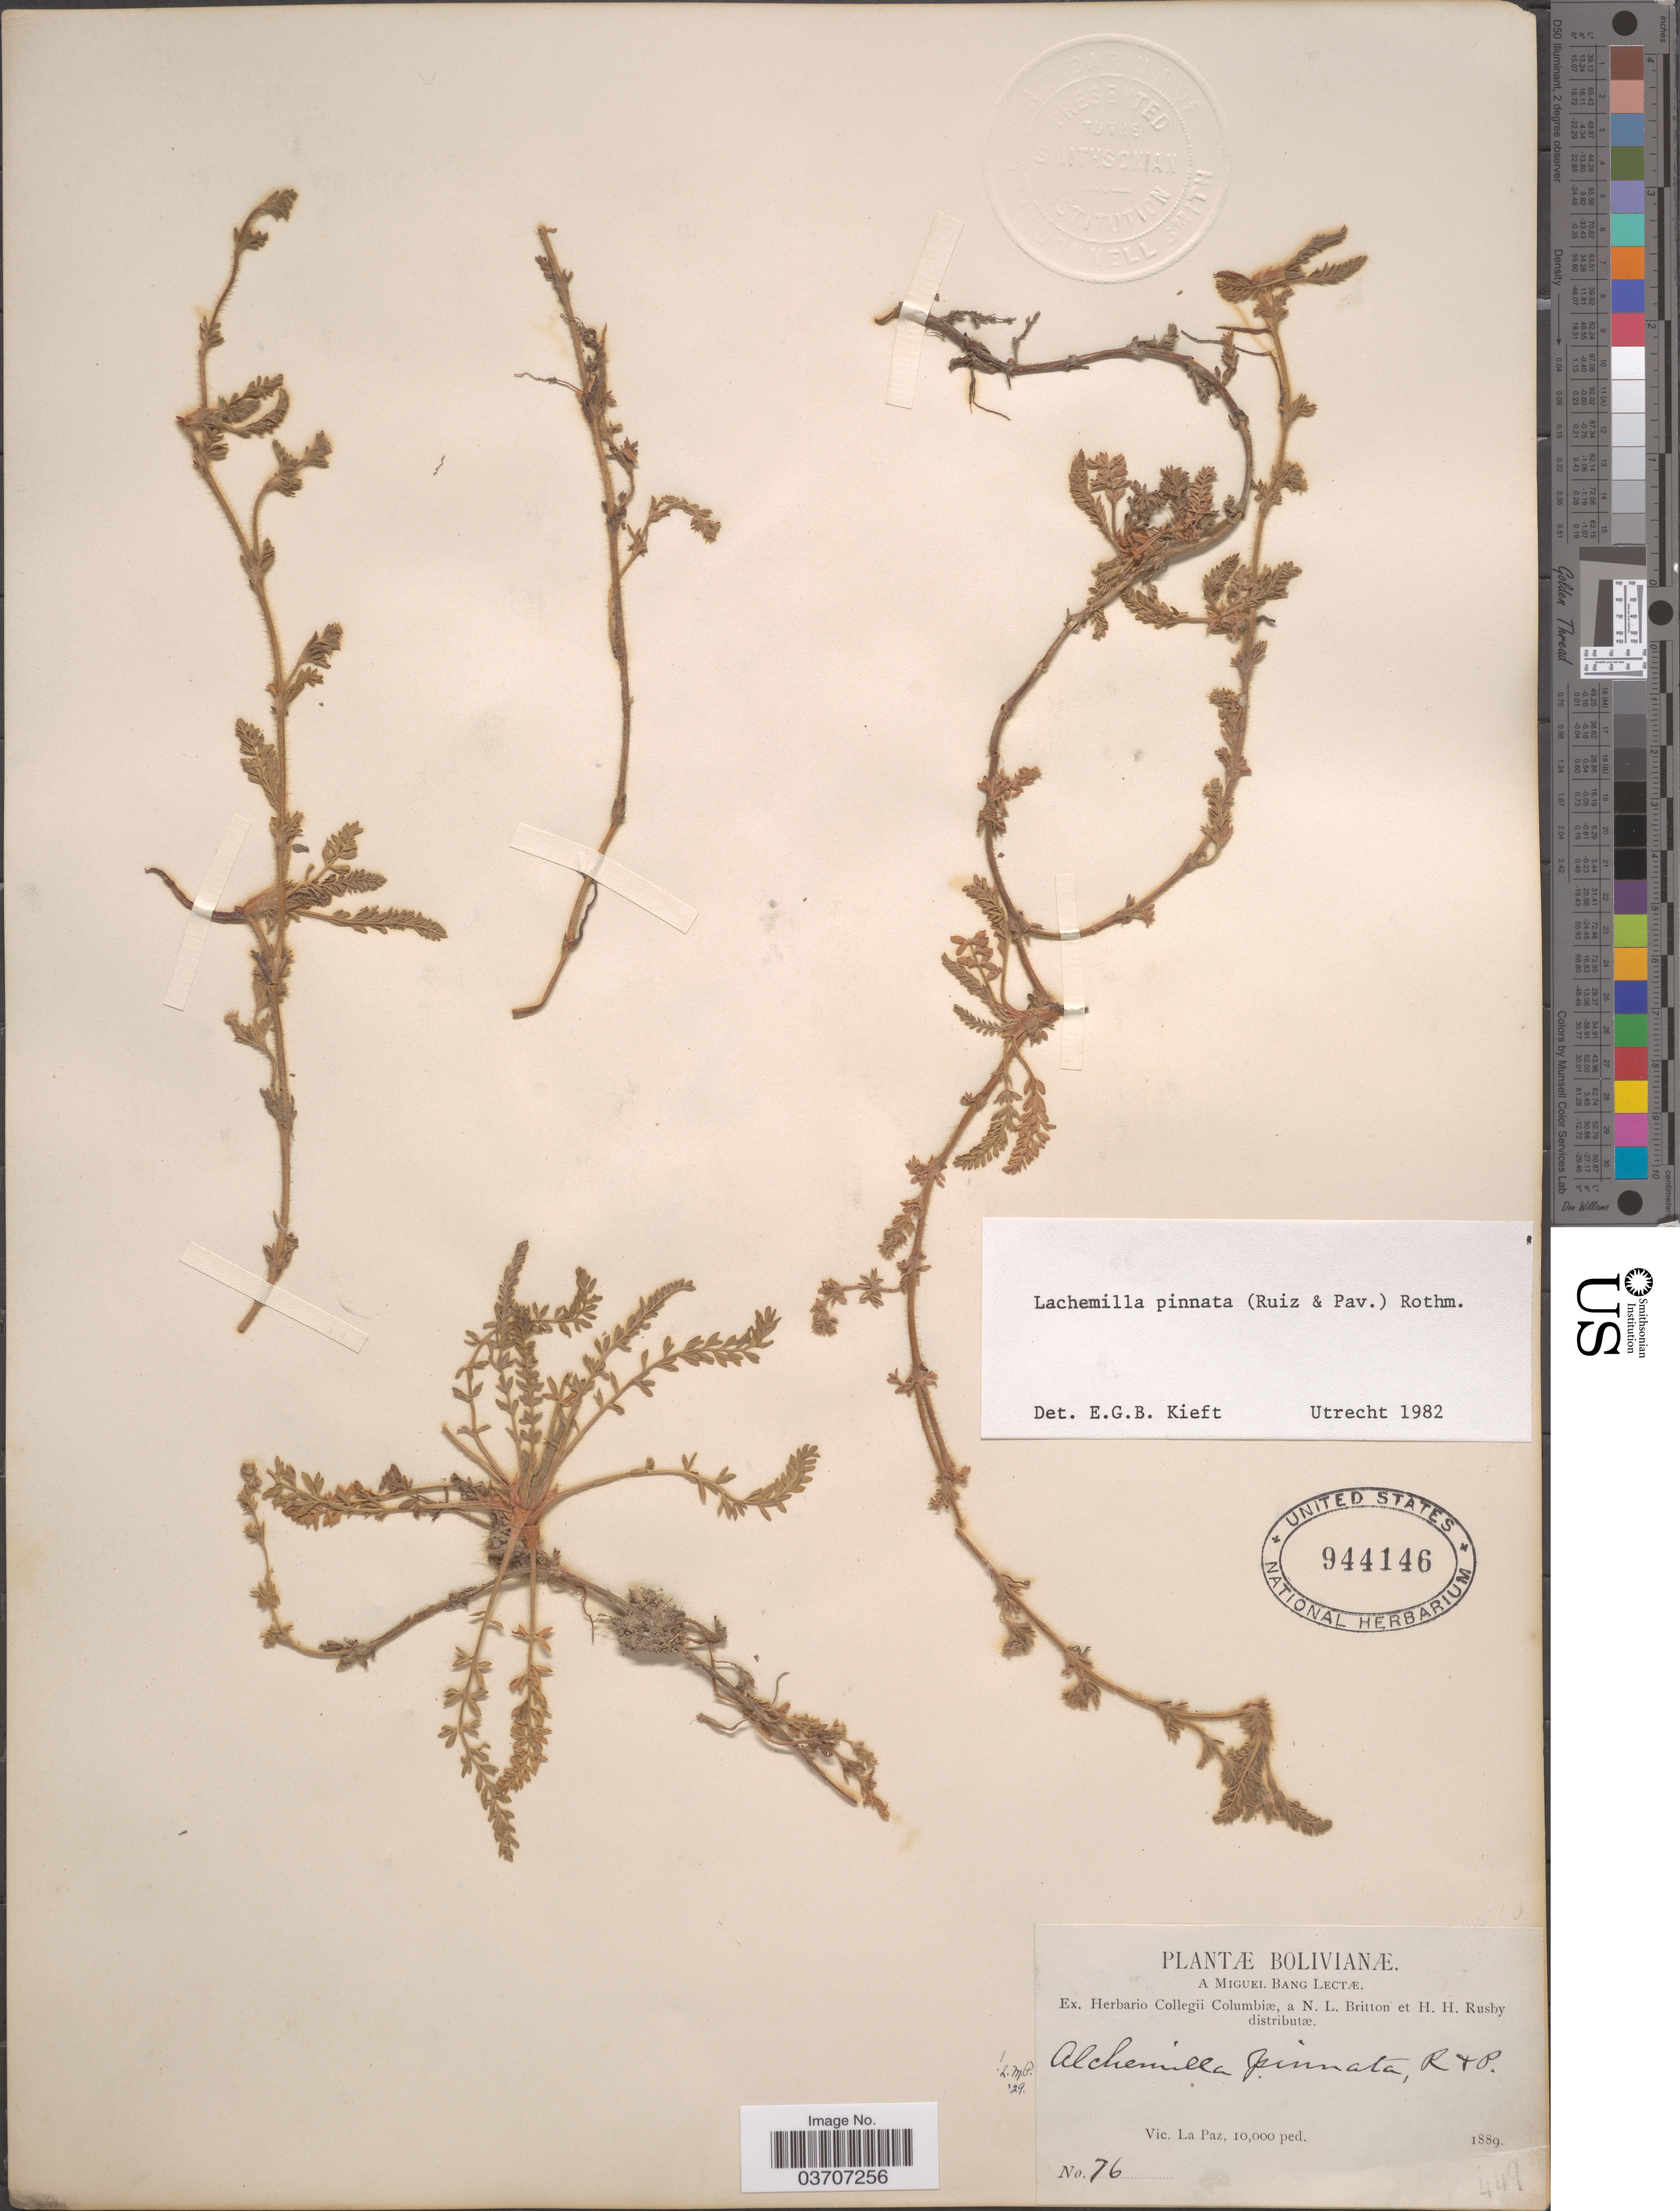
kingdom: Plantae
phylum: Tracheophyta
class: Magnoliopsida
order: Rosales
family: Rosaceae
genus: Lachemilla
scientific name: Lachemilla pinnata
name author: (Ruiz & Pav.) Rothm.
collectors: M. Bang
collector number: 76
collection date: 1889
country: Bolivia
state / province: La Paz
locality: Vic. La Paz.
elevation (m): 3048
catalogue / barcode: US 944146